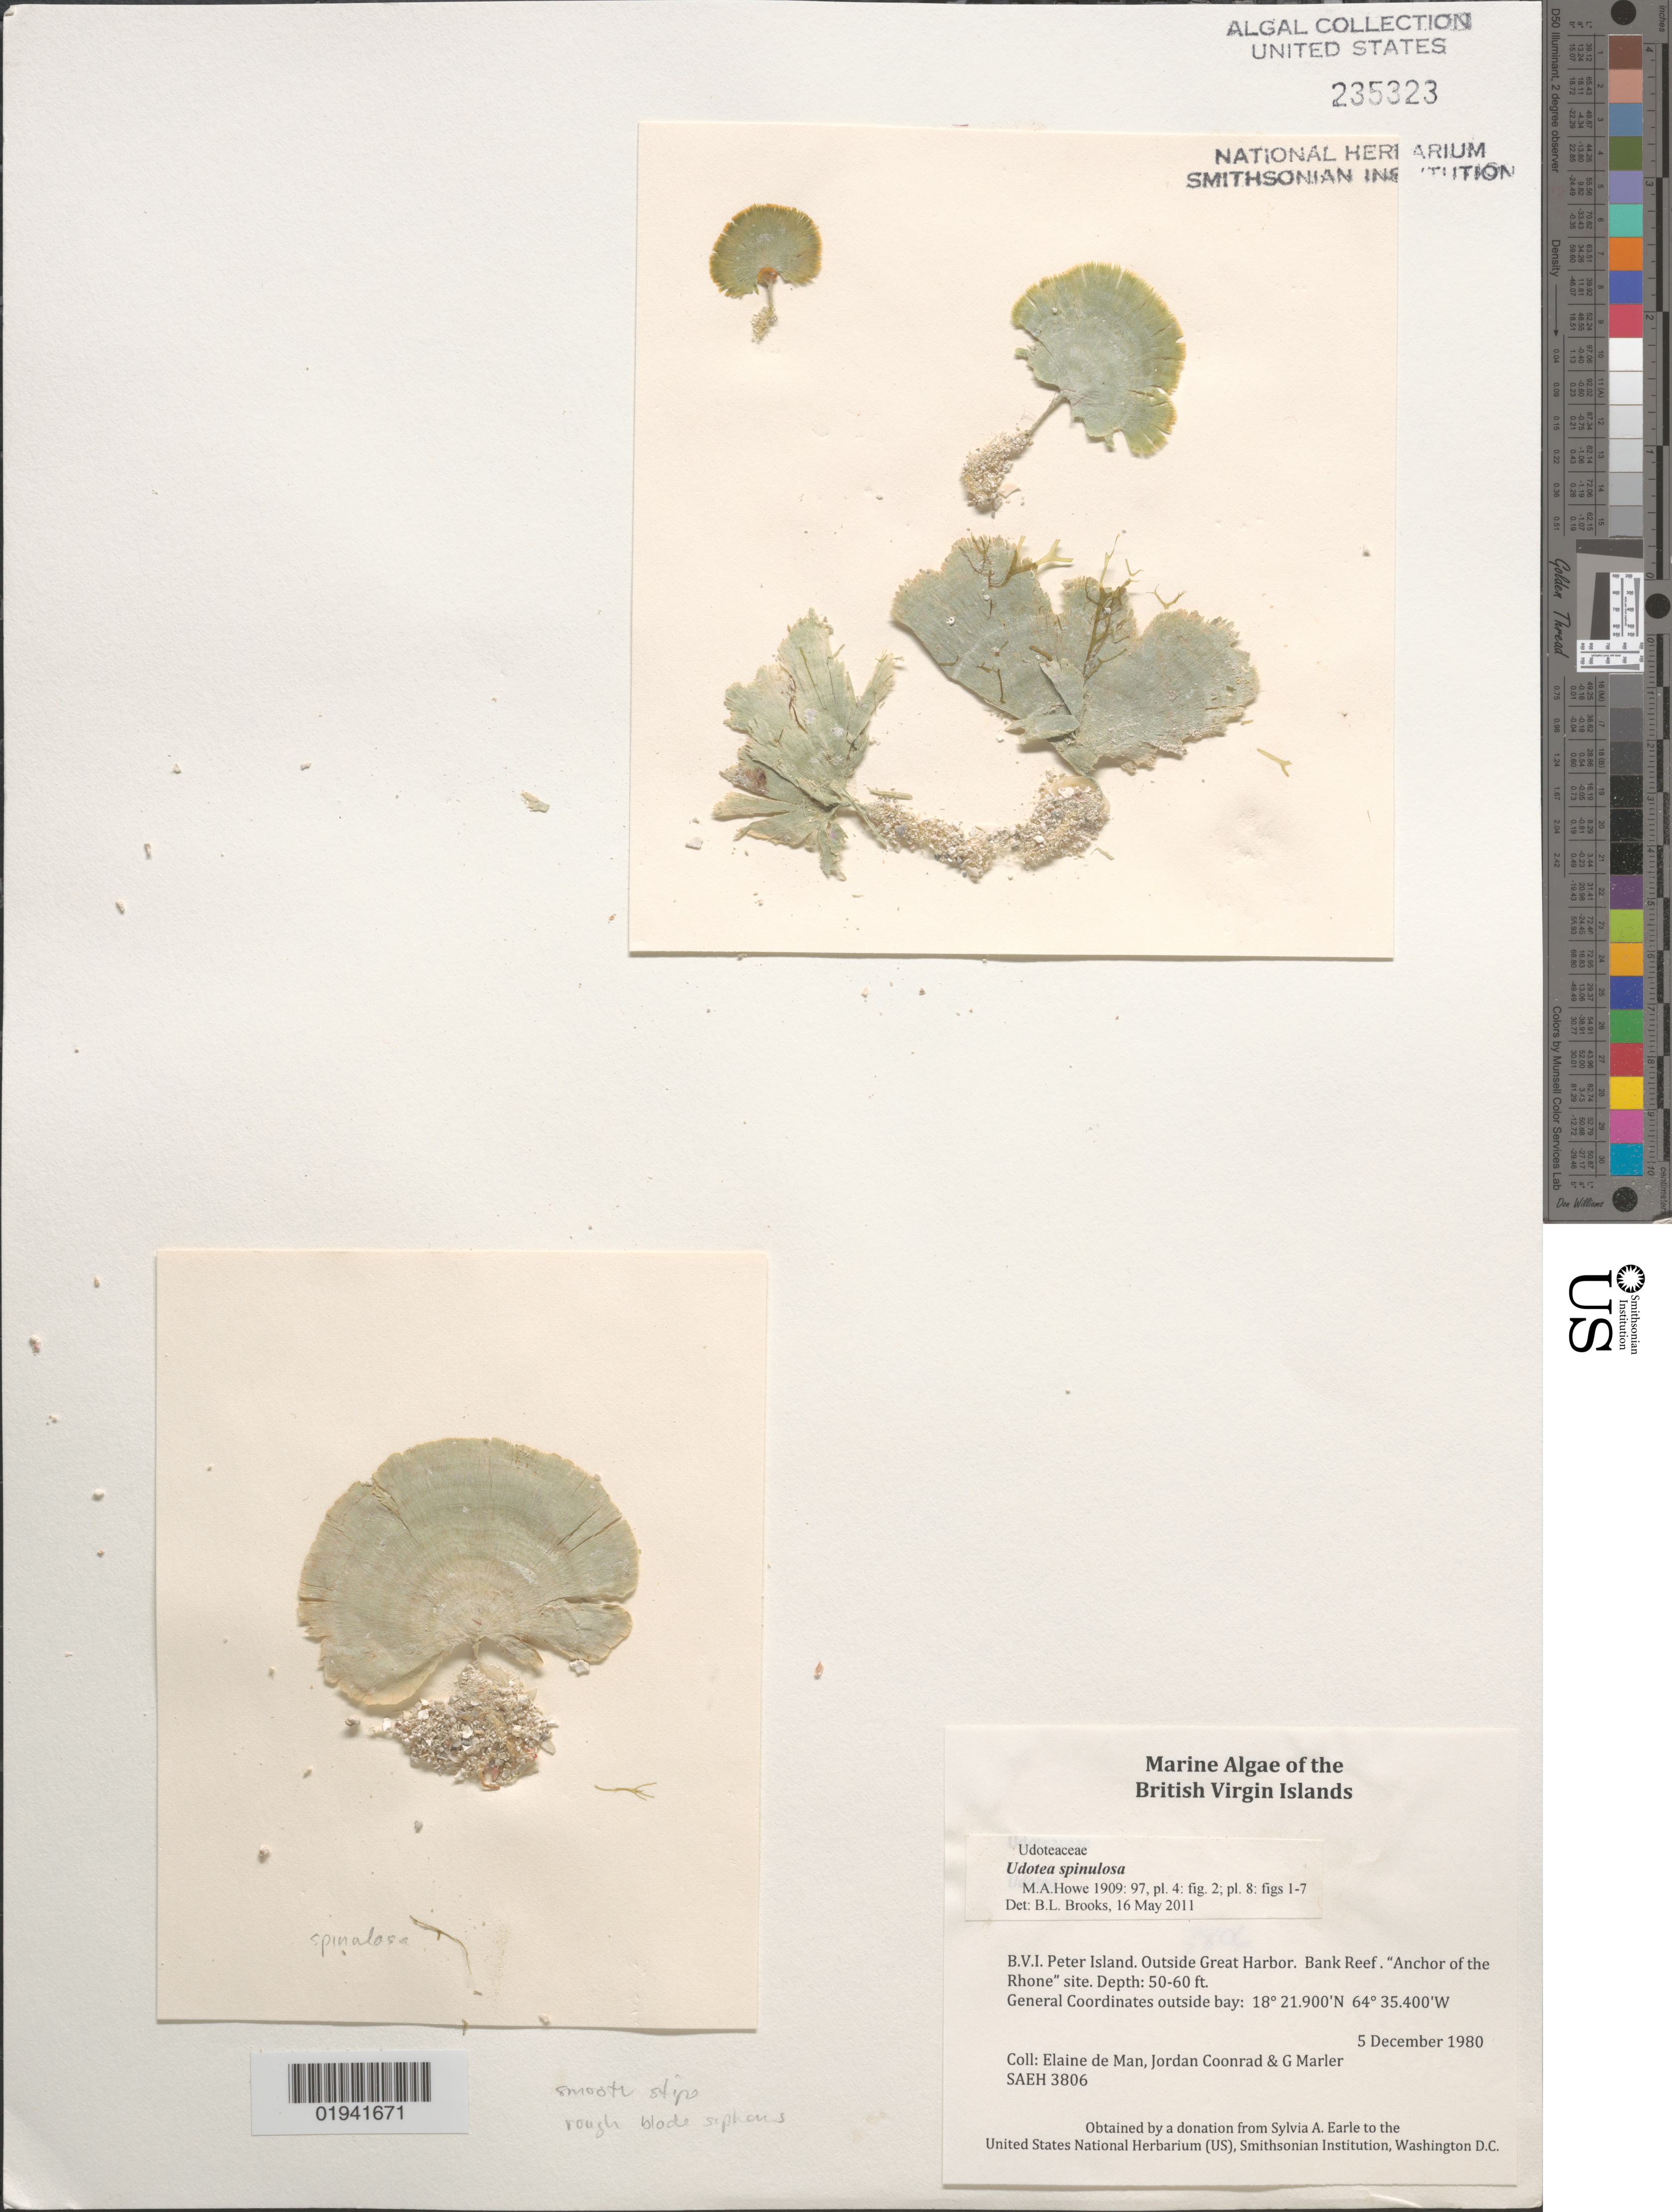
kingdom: Plantae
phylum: Chlorophyta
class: Ulvophyceae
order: Bryopsidales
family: Udoteaceae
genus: Udotea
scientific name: Udotea spinulosa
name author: M. Howe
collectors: E. de Man, J. Coonrad & G. Marler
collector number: SAEH3806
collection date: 1980-12-05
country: British Virgin Islands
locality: B.V.I. Peter Island. Outside Great Harbor. Bank Reef. "Anchor of the Rhone" site.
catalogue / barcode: US 235323